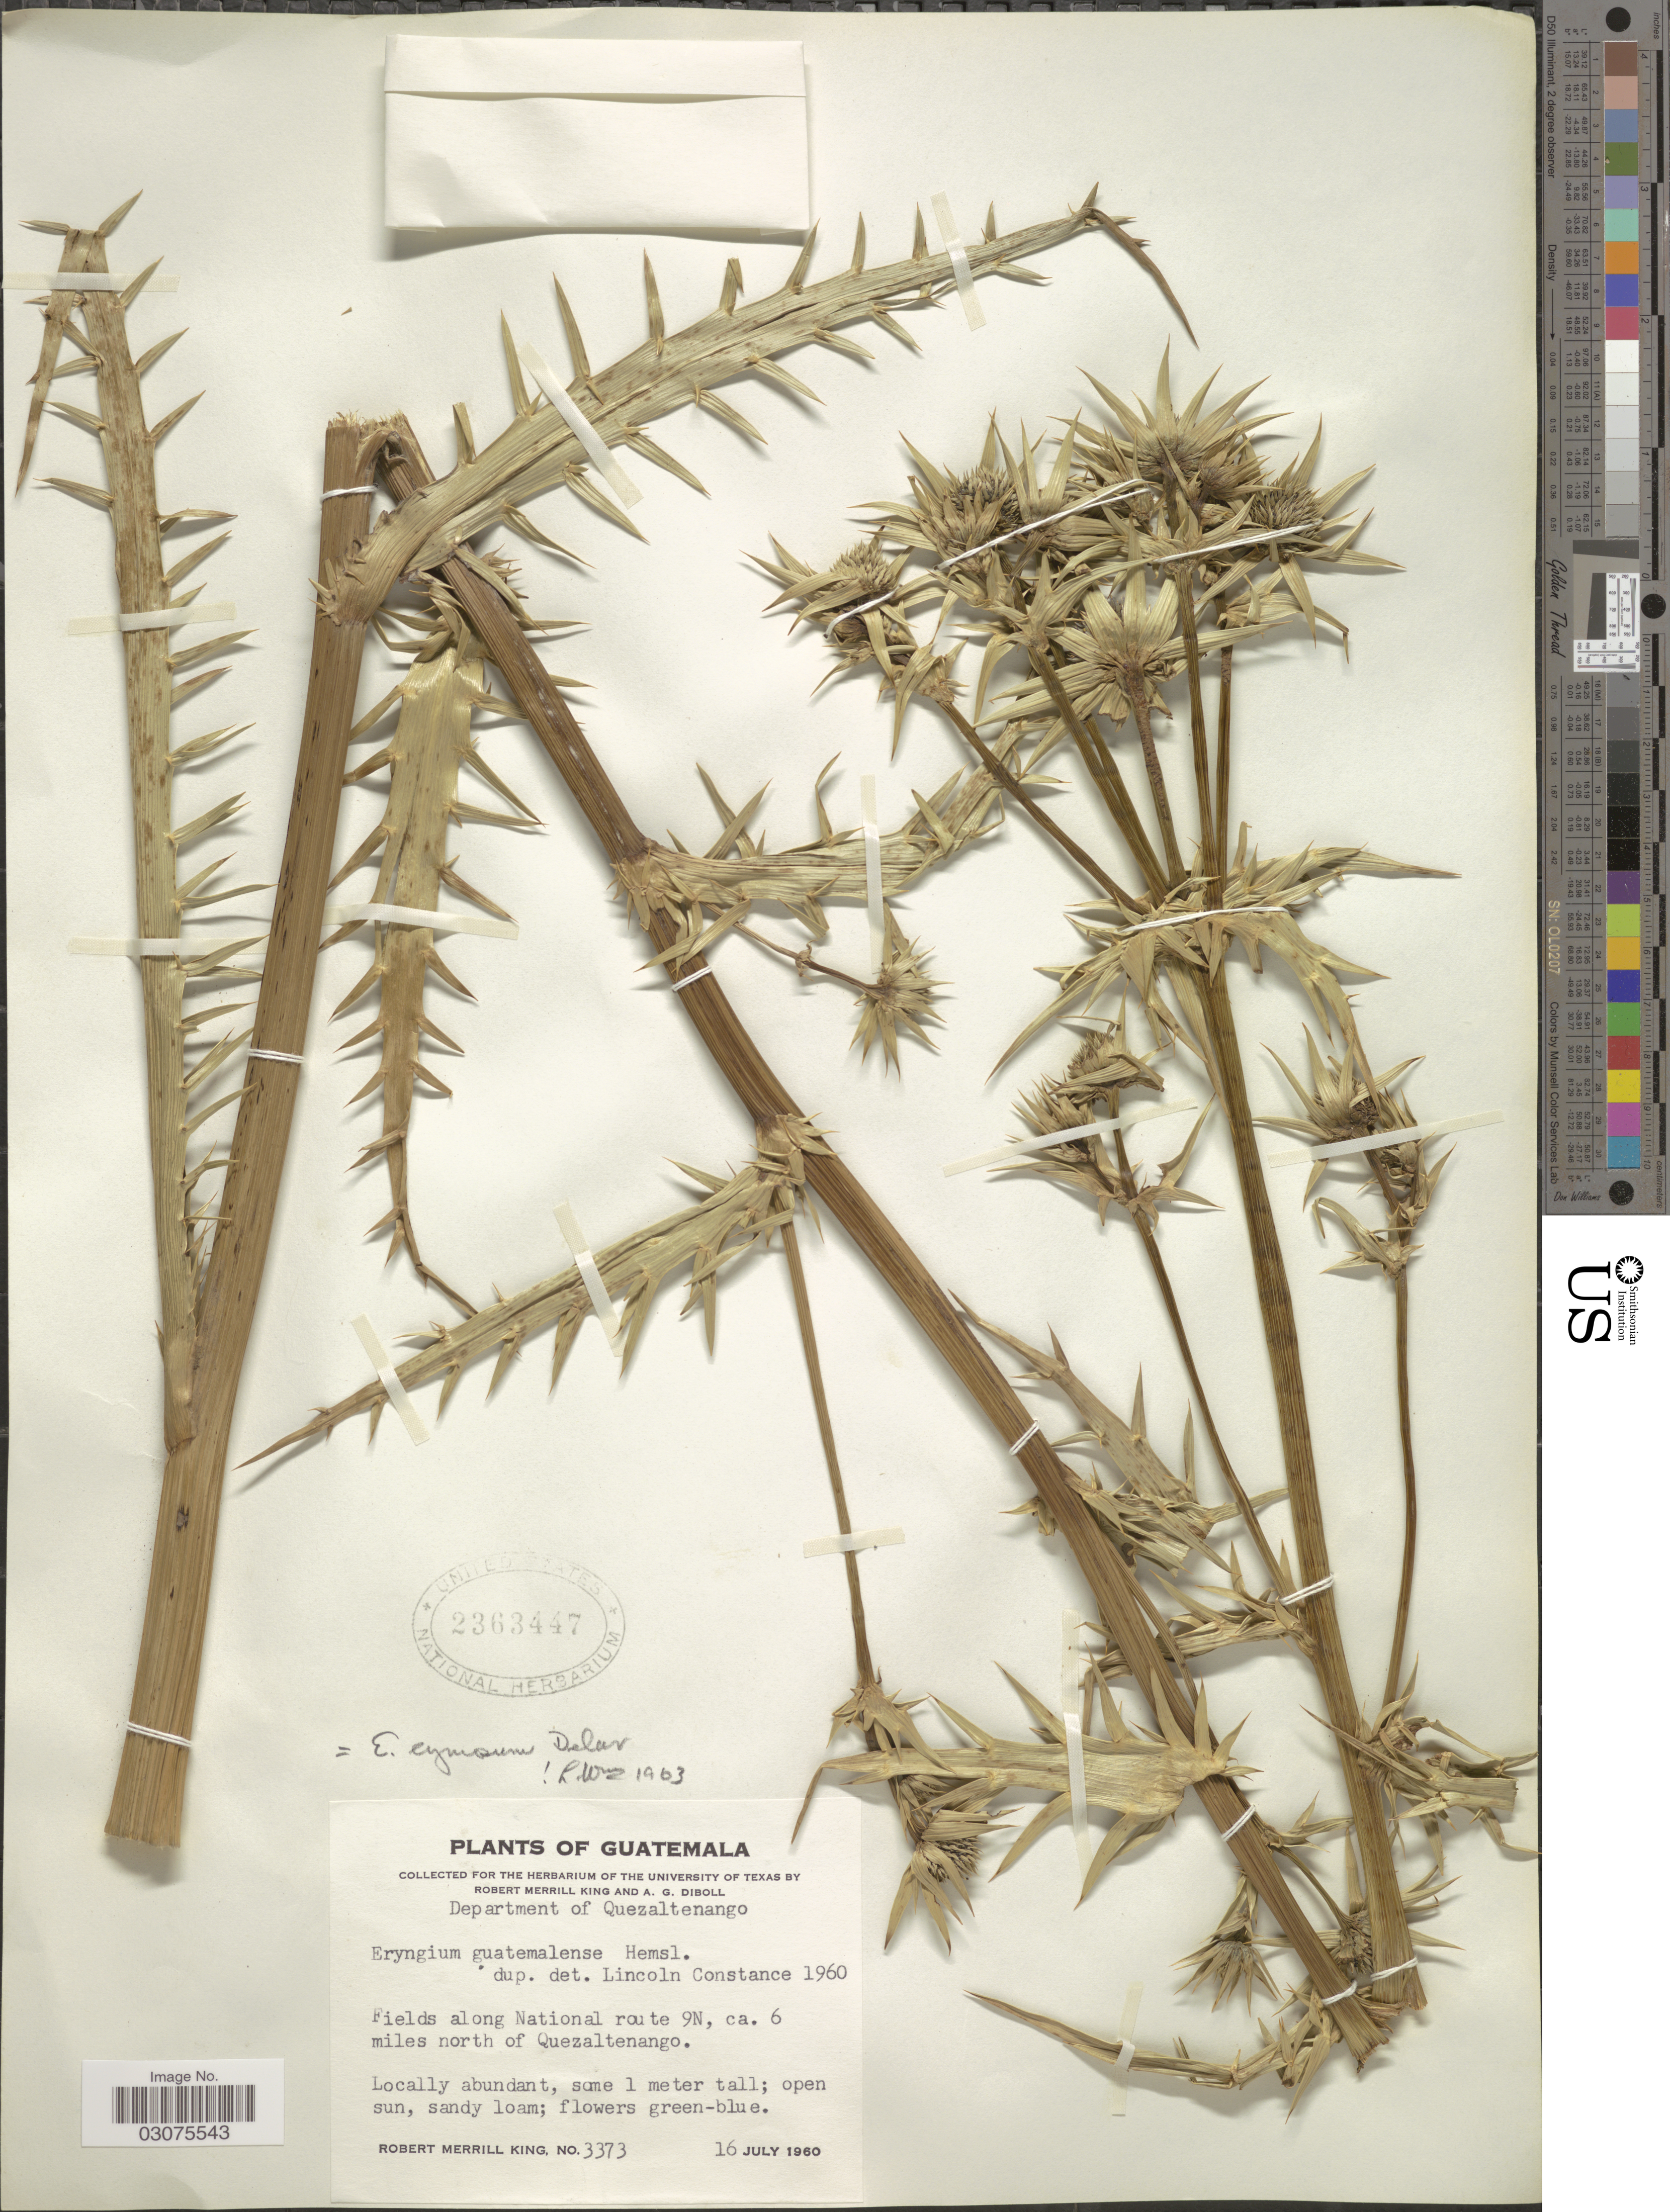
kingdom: Plantae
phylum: Tracheophyta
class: Magnoliopsida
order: Apiales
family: Apiaceae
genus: Eryngium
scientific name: Eryngium cymosum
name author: F. Delaroche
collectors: R. M. King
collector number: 3373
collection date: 1960-07-16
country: Guatemala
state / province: Quetzaltenango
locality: Department of Quezaltenango, Fields along National route 9N, ca. 6 miles north of Quezaltenango.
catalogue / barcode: US 2363447